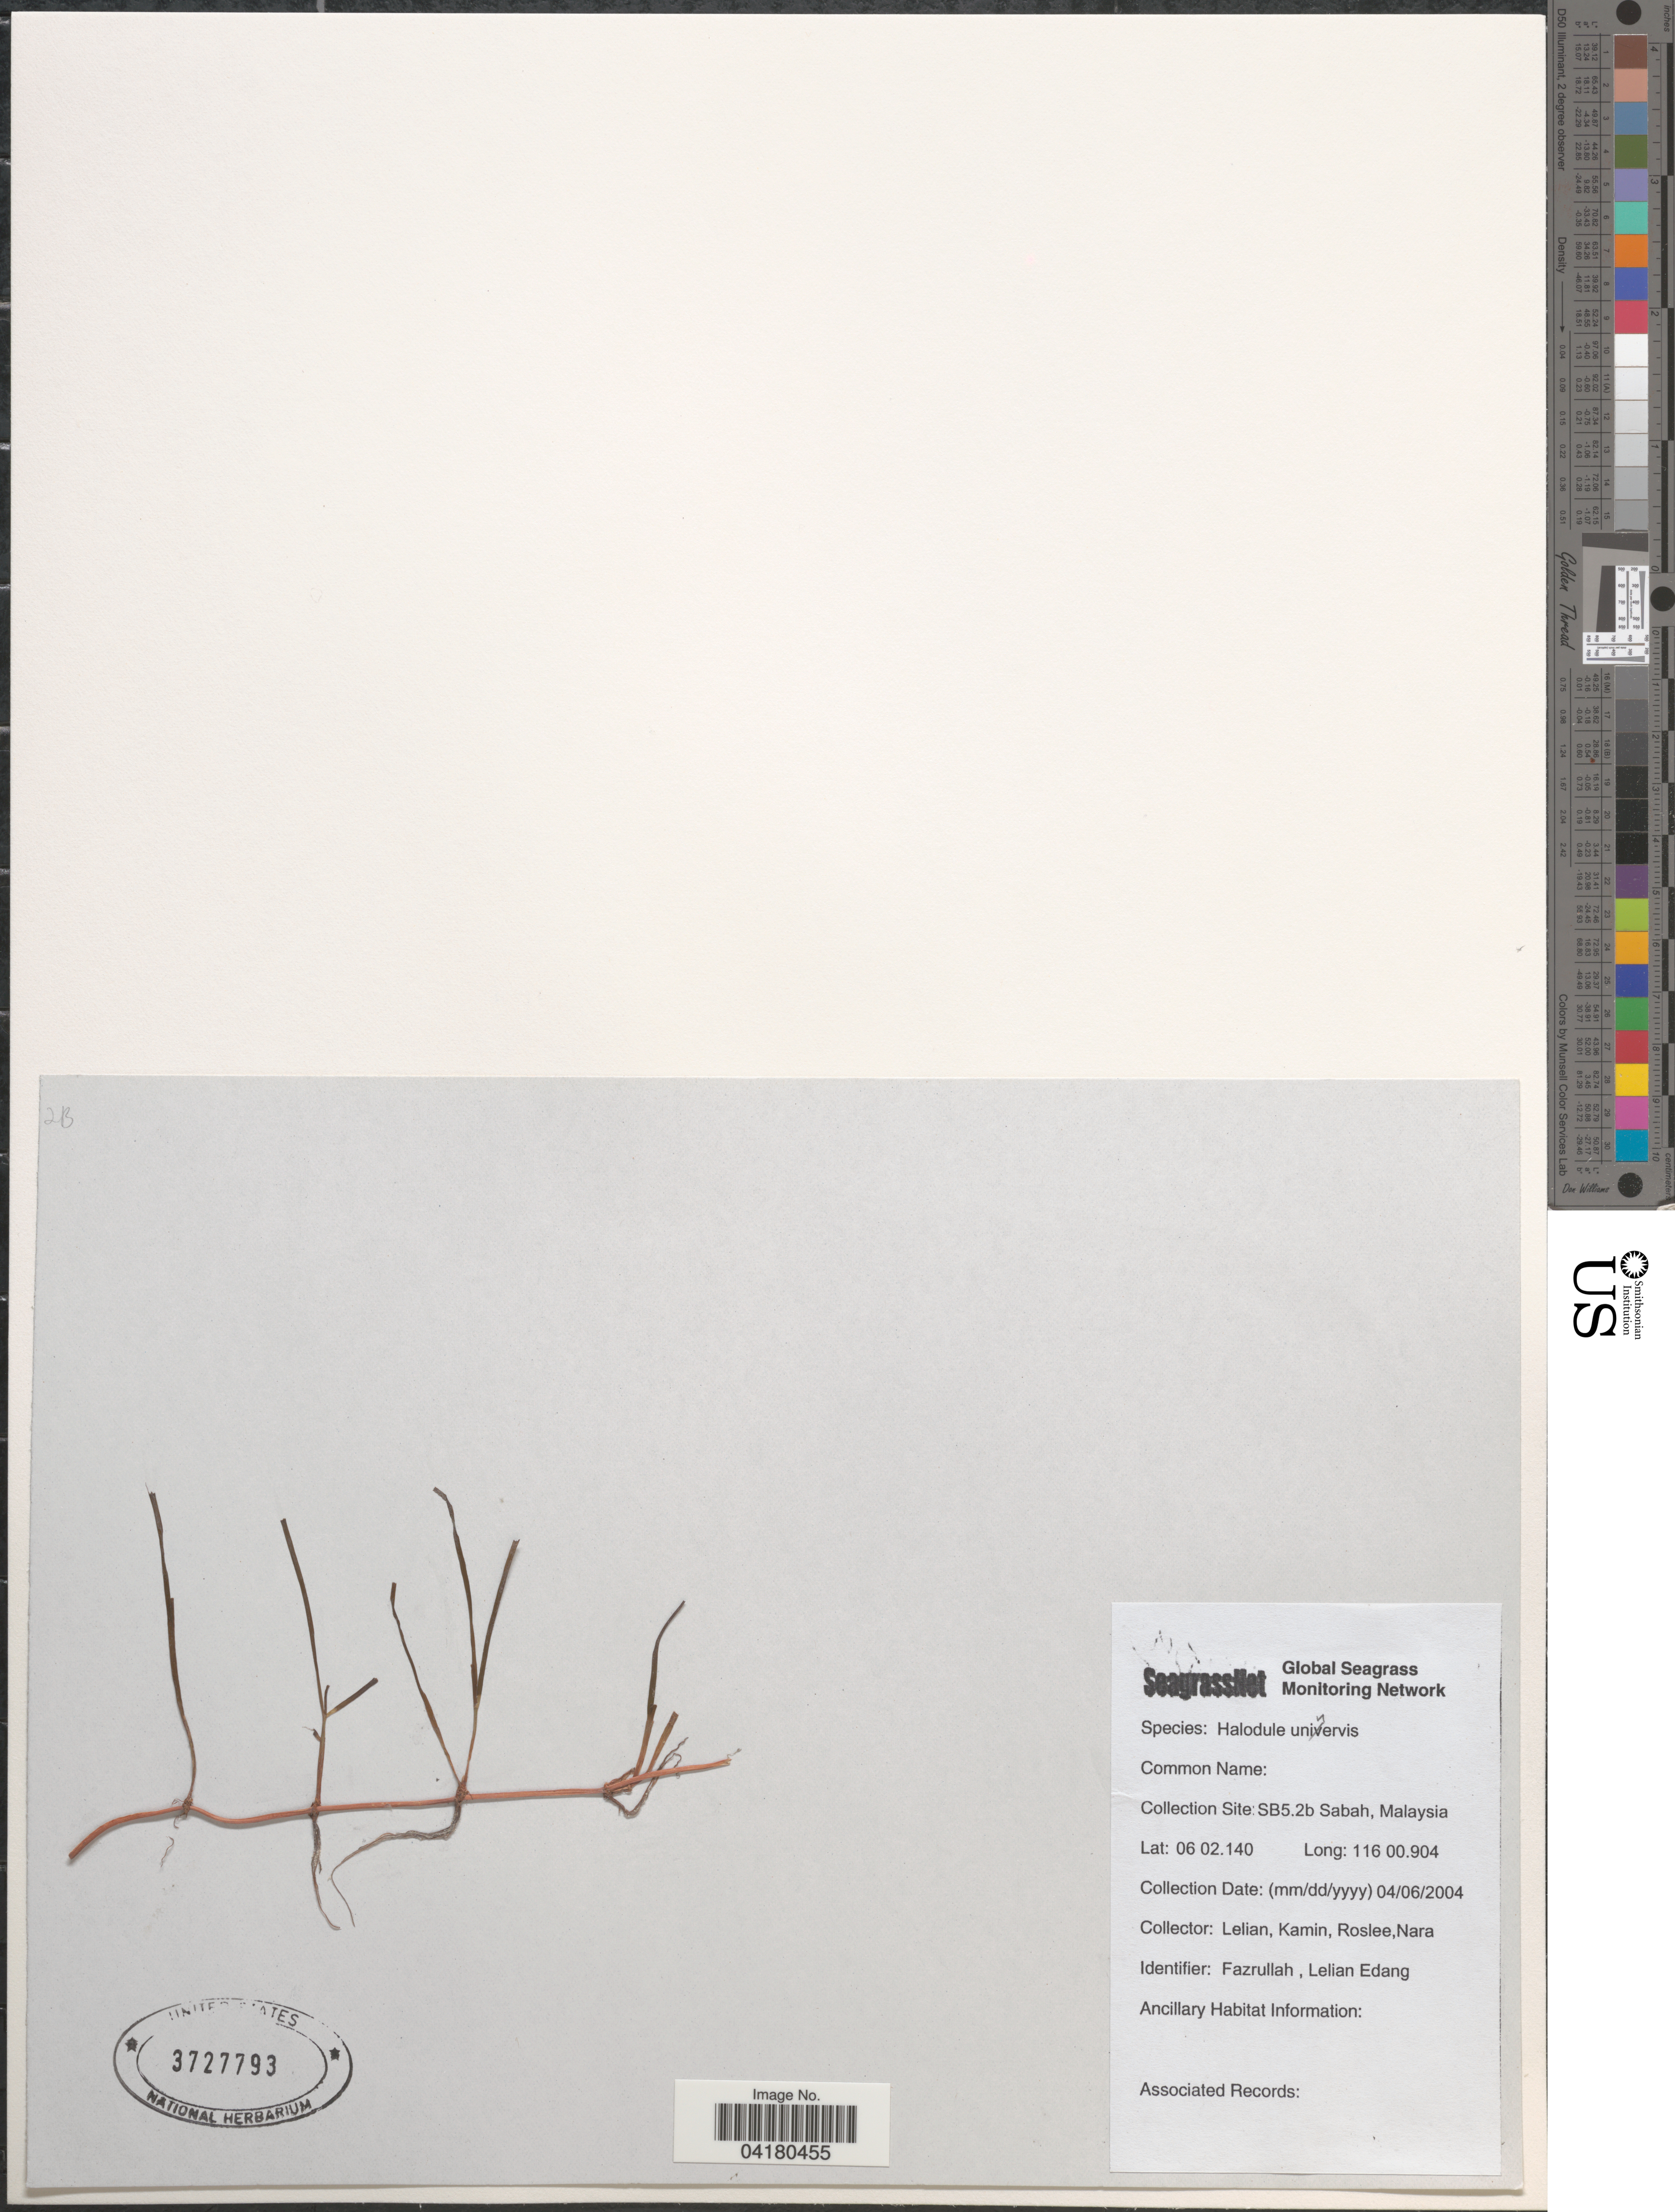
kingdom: Plantae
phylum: Tracheophyta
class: Liliopsida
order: Alismatales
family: Cymodoceaceae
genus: Halodule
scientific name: Halodule uninervis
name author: (Forssk.) Asch.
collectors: Lelian, Kamin, Roslee & Nara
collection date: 2004-06-04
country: Malaysia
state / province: Sabah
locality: Collection Site: SB5.2b.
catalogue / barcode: US 3727793